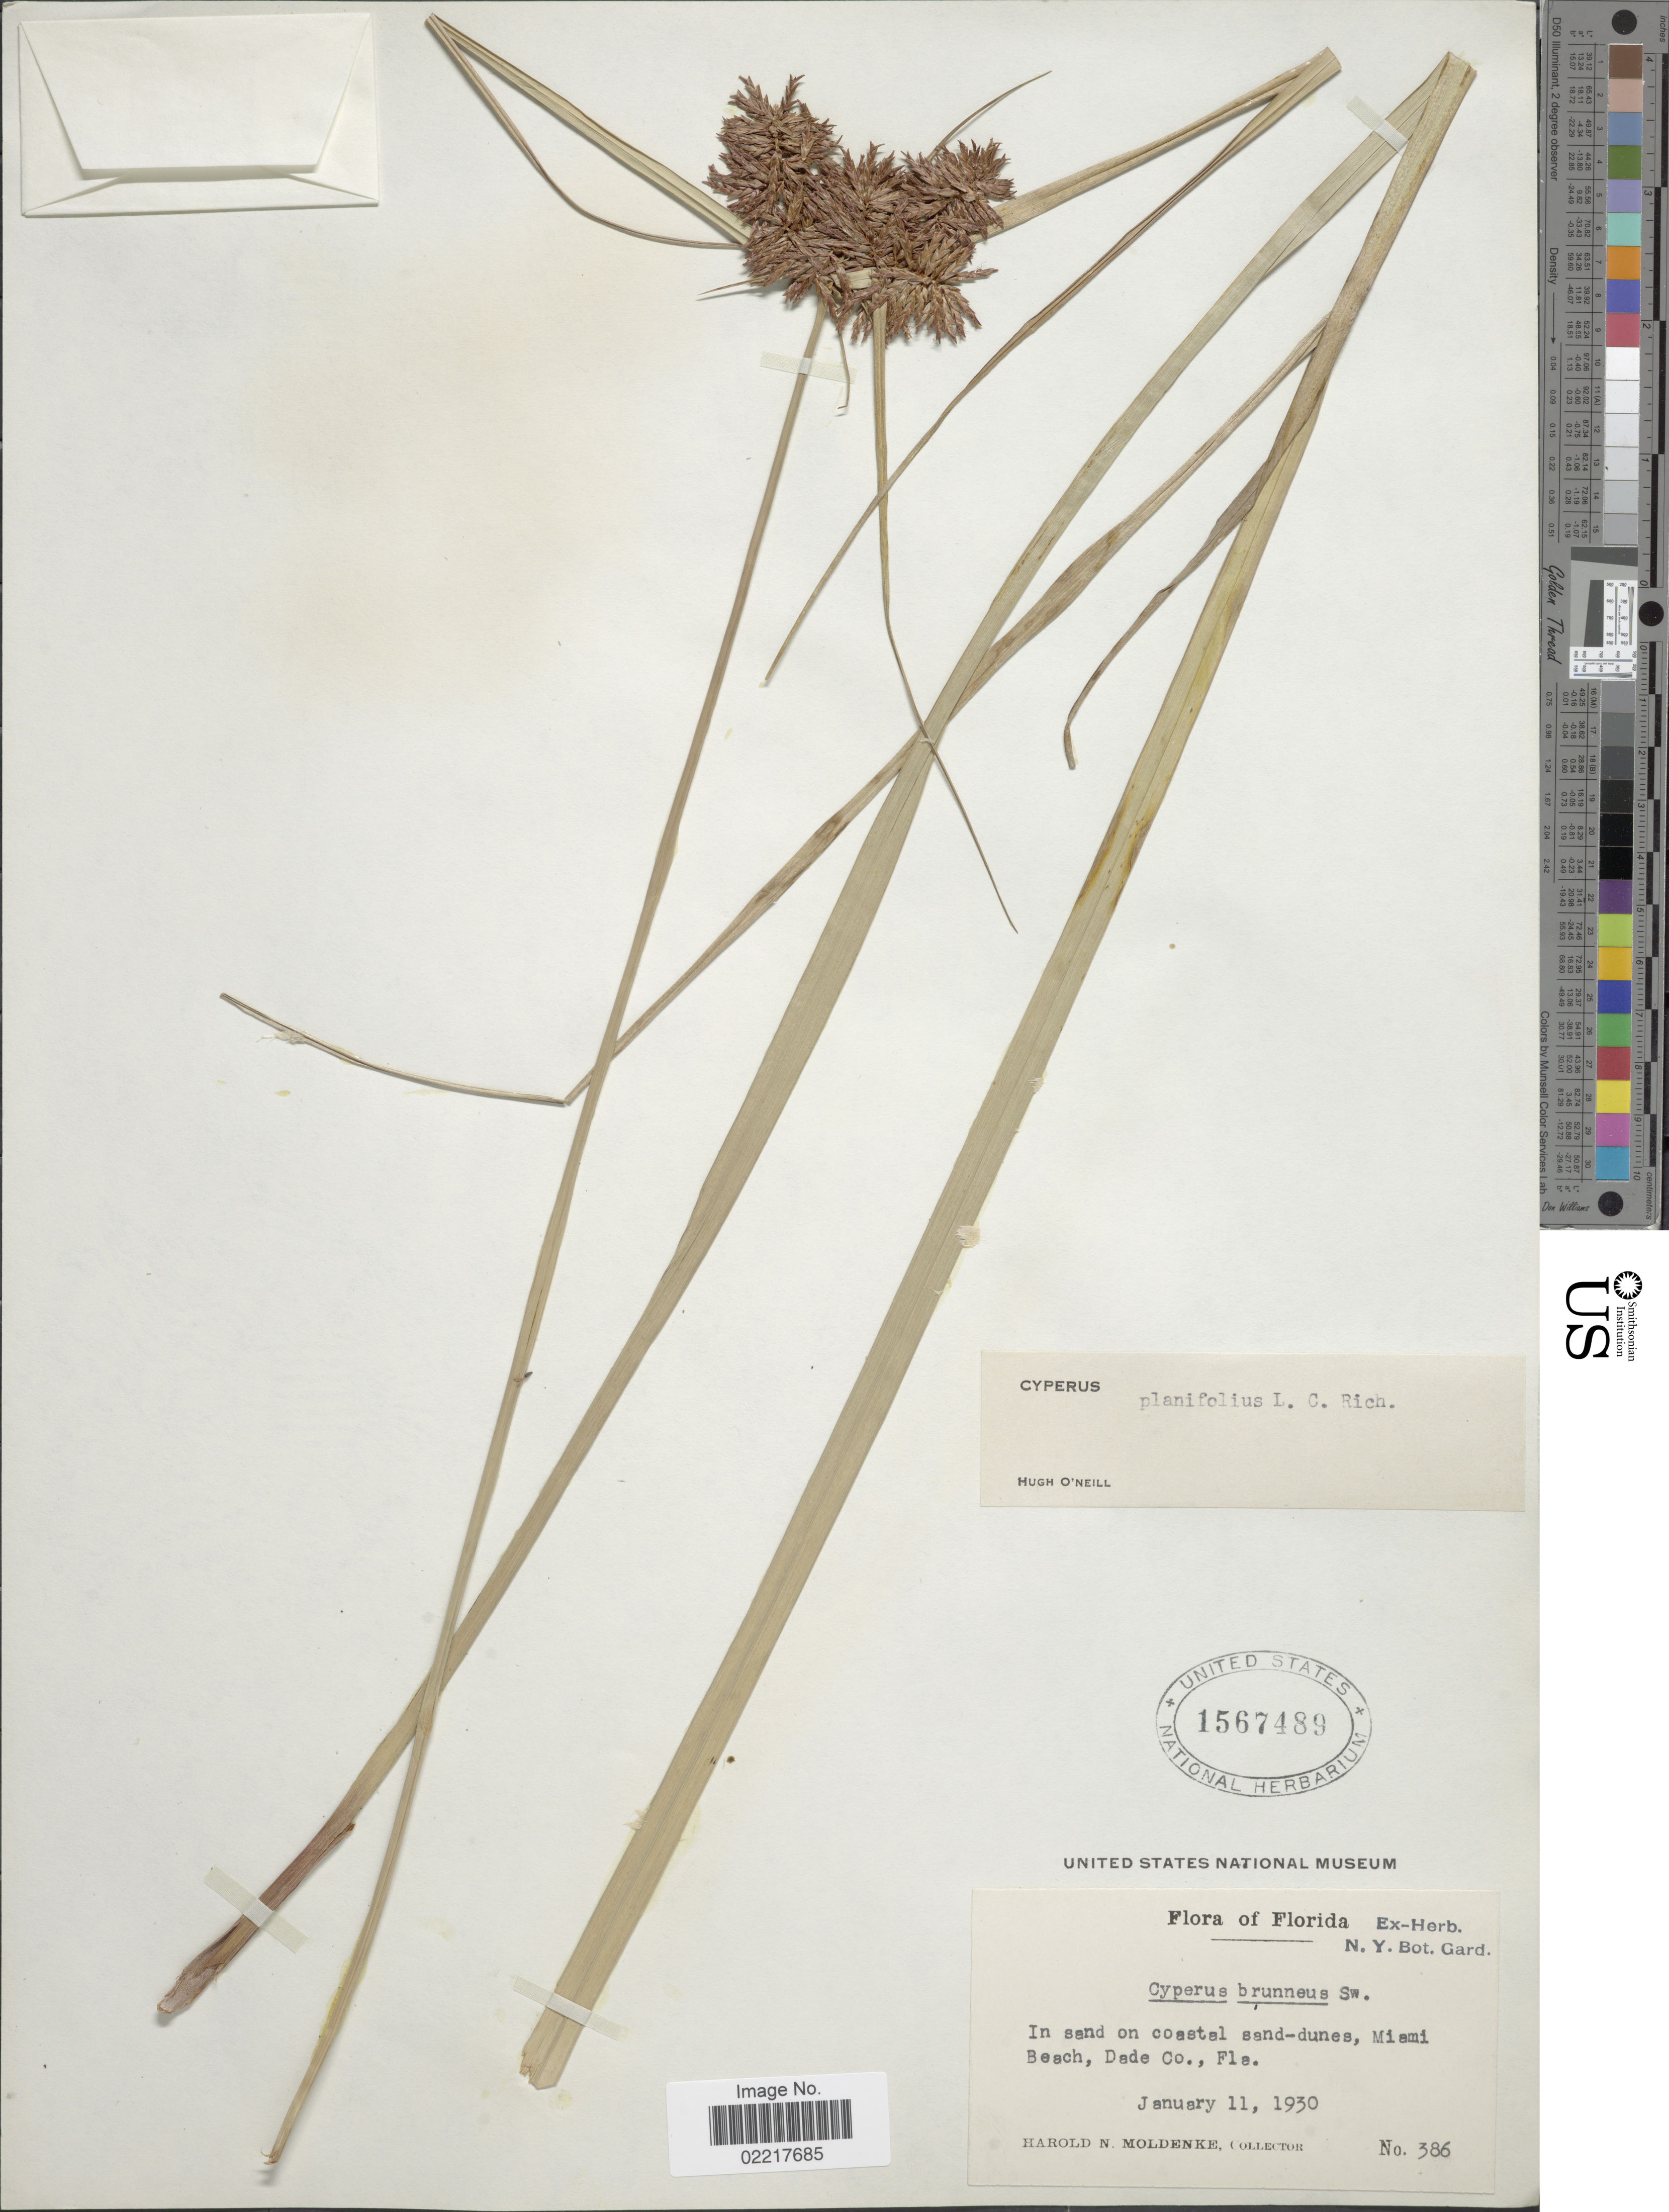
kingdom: Plantae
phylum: Tracheophyta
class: Liliopsida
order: Poales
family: Cyperaceae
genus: Cyperus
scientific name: Cyperus planifolius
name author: Rich.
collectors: H. N. Moldenke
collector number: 386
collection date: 1930-01-11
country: United States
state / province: Florida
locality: Miami Beach, Dade Co.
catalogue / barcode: US 1567489